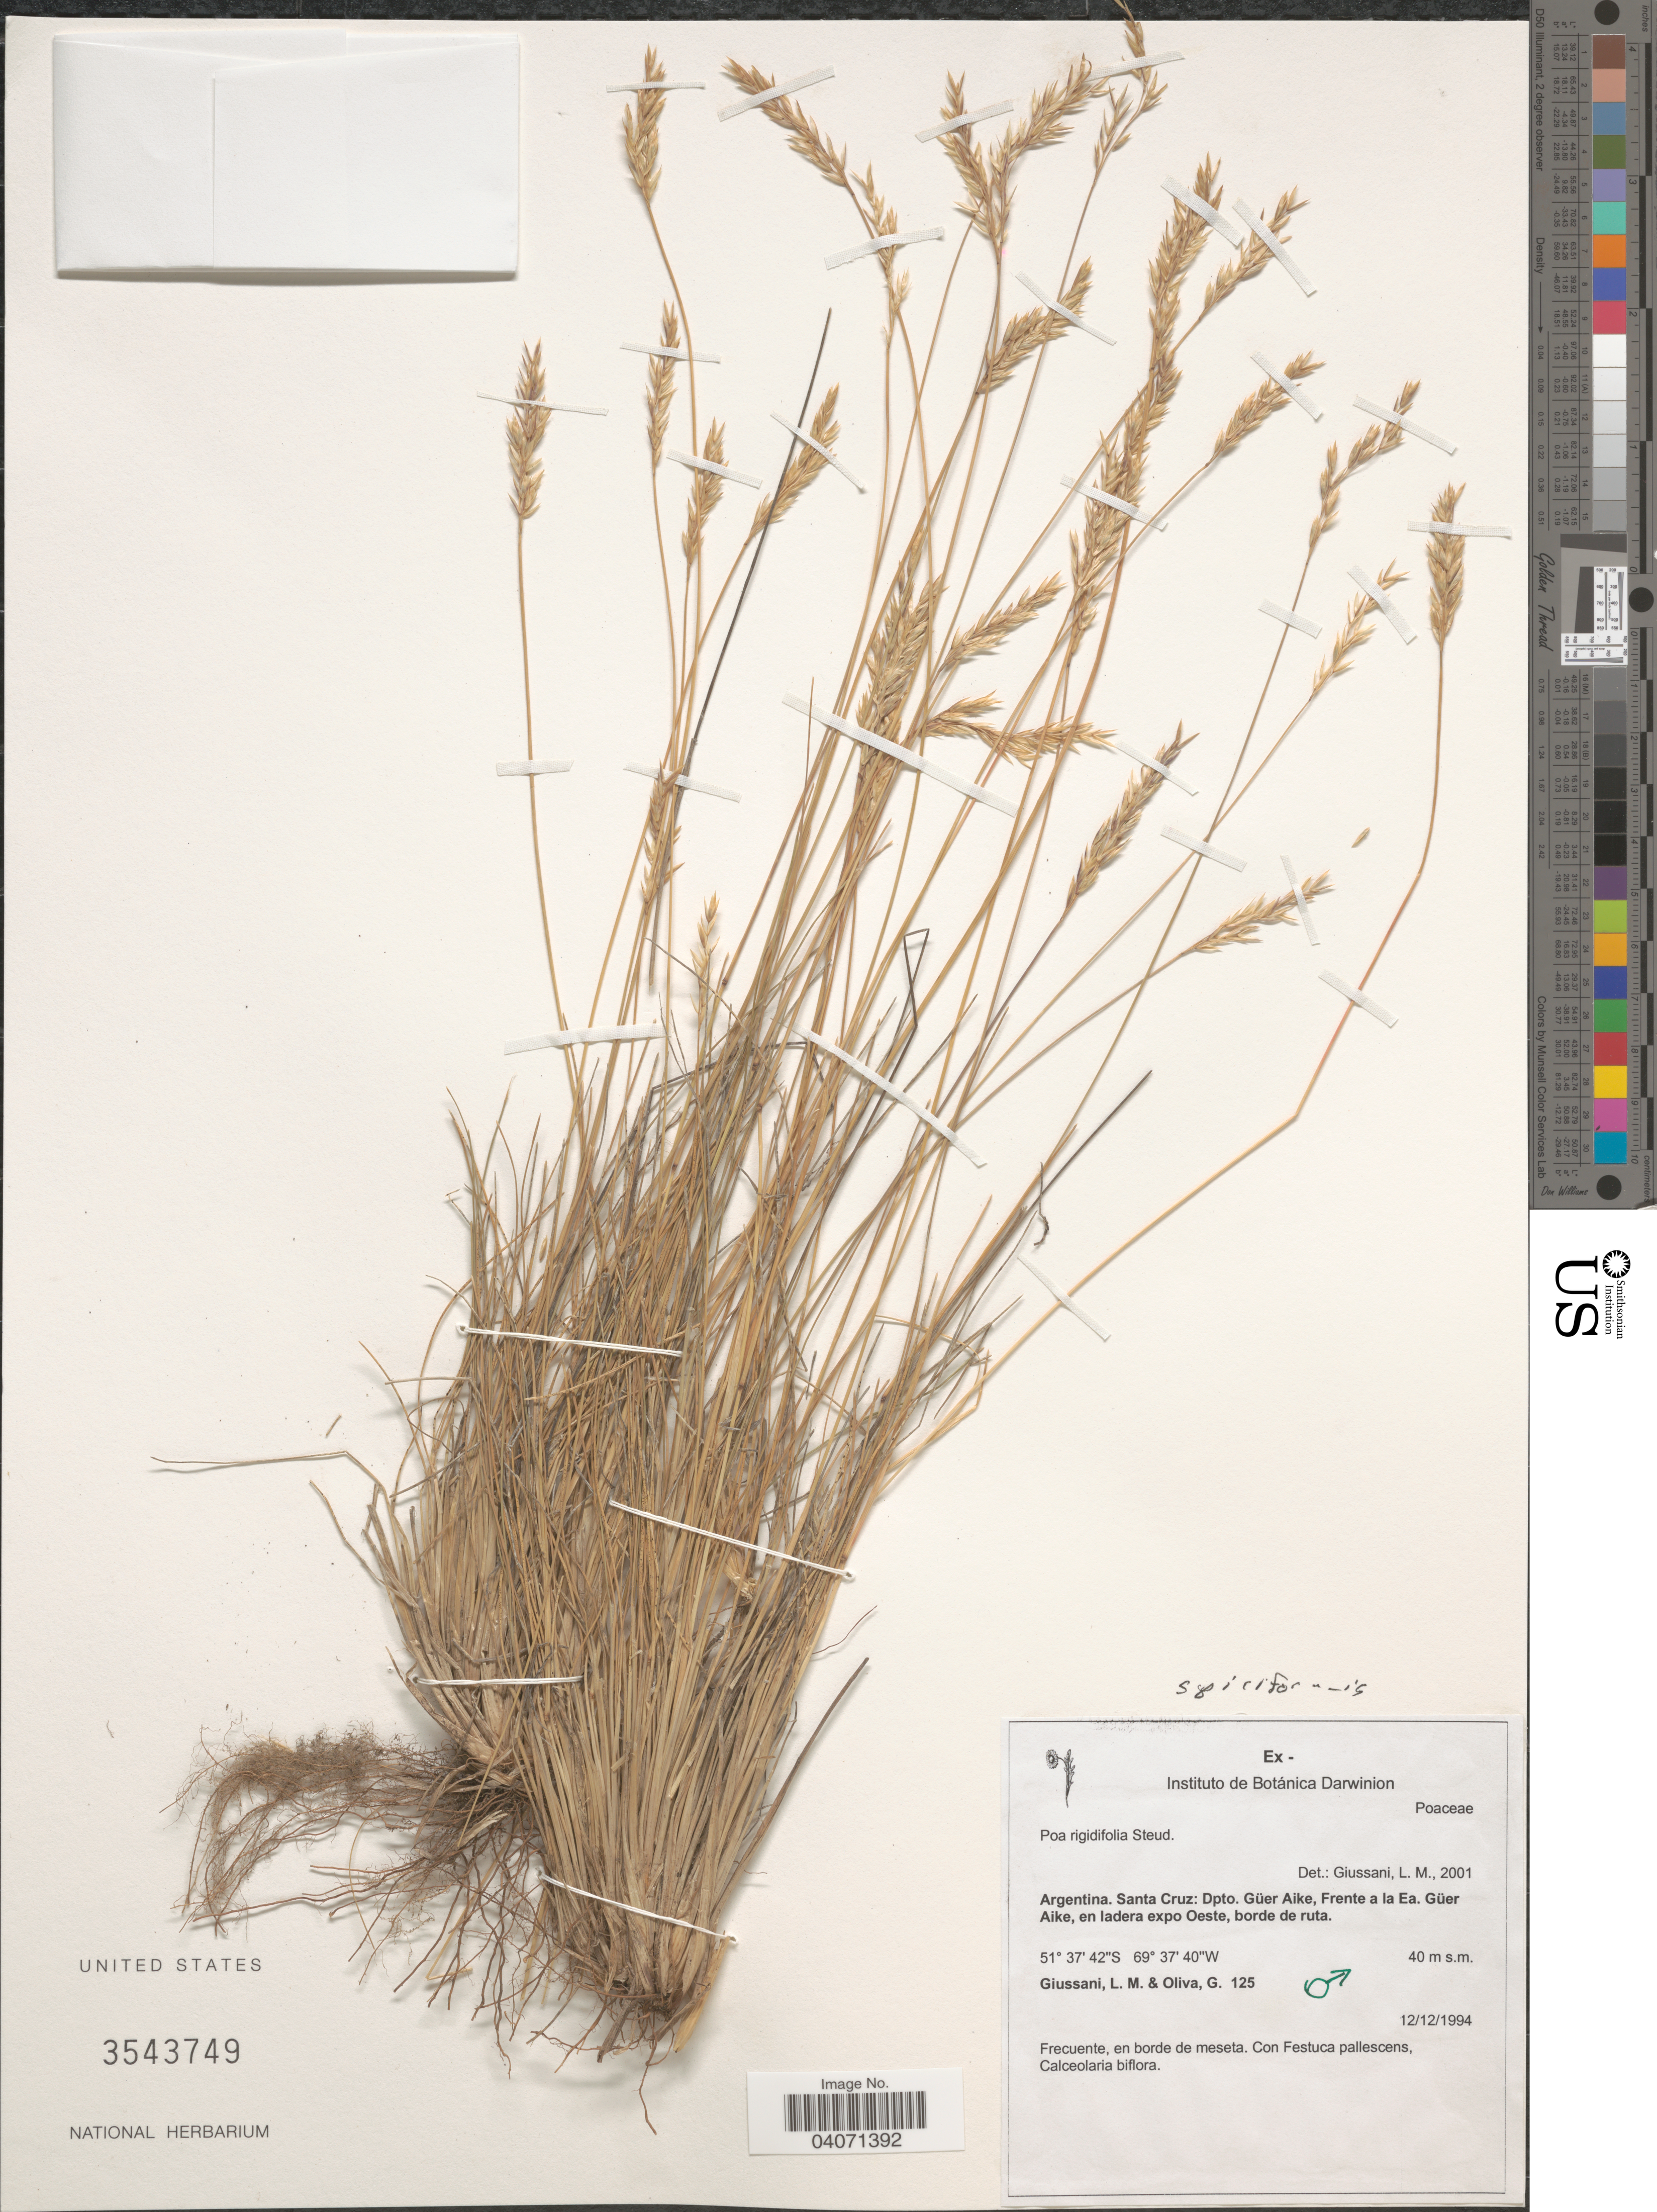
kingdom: Plantae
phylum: Tracheophyta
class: Liliopsida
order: Poales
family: Poaceae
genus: Poa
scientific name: Poa spiciformis var. spiciformis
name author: Steud.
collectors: L. Giussani & G. Oliva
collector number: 125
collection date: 1994-12-12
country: Argentina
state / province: Santa Cruz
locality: Dpto. Güer Aike, Frente a la Ea. Güer Aike, en ladera expo Oeste, borde de ruta.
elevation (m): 40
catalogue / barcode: US 3543749